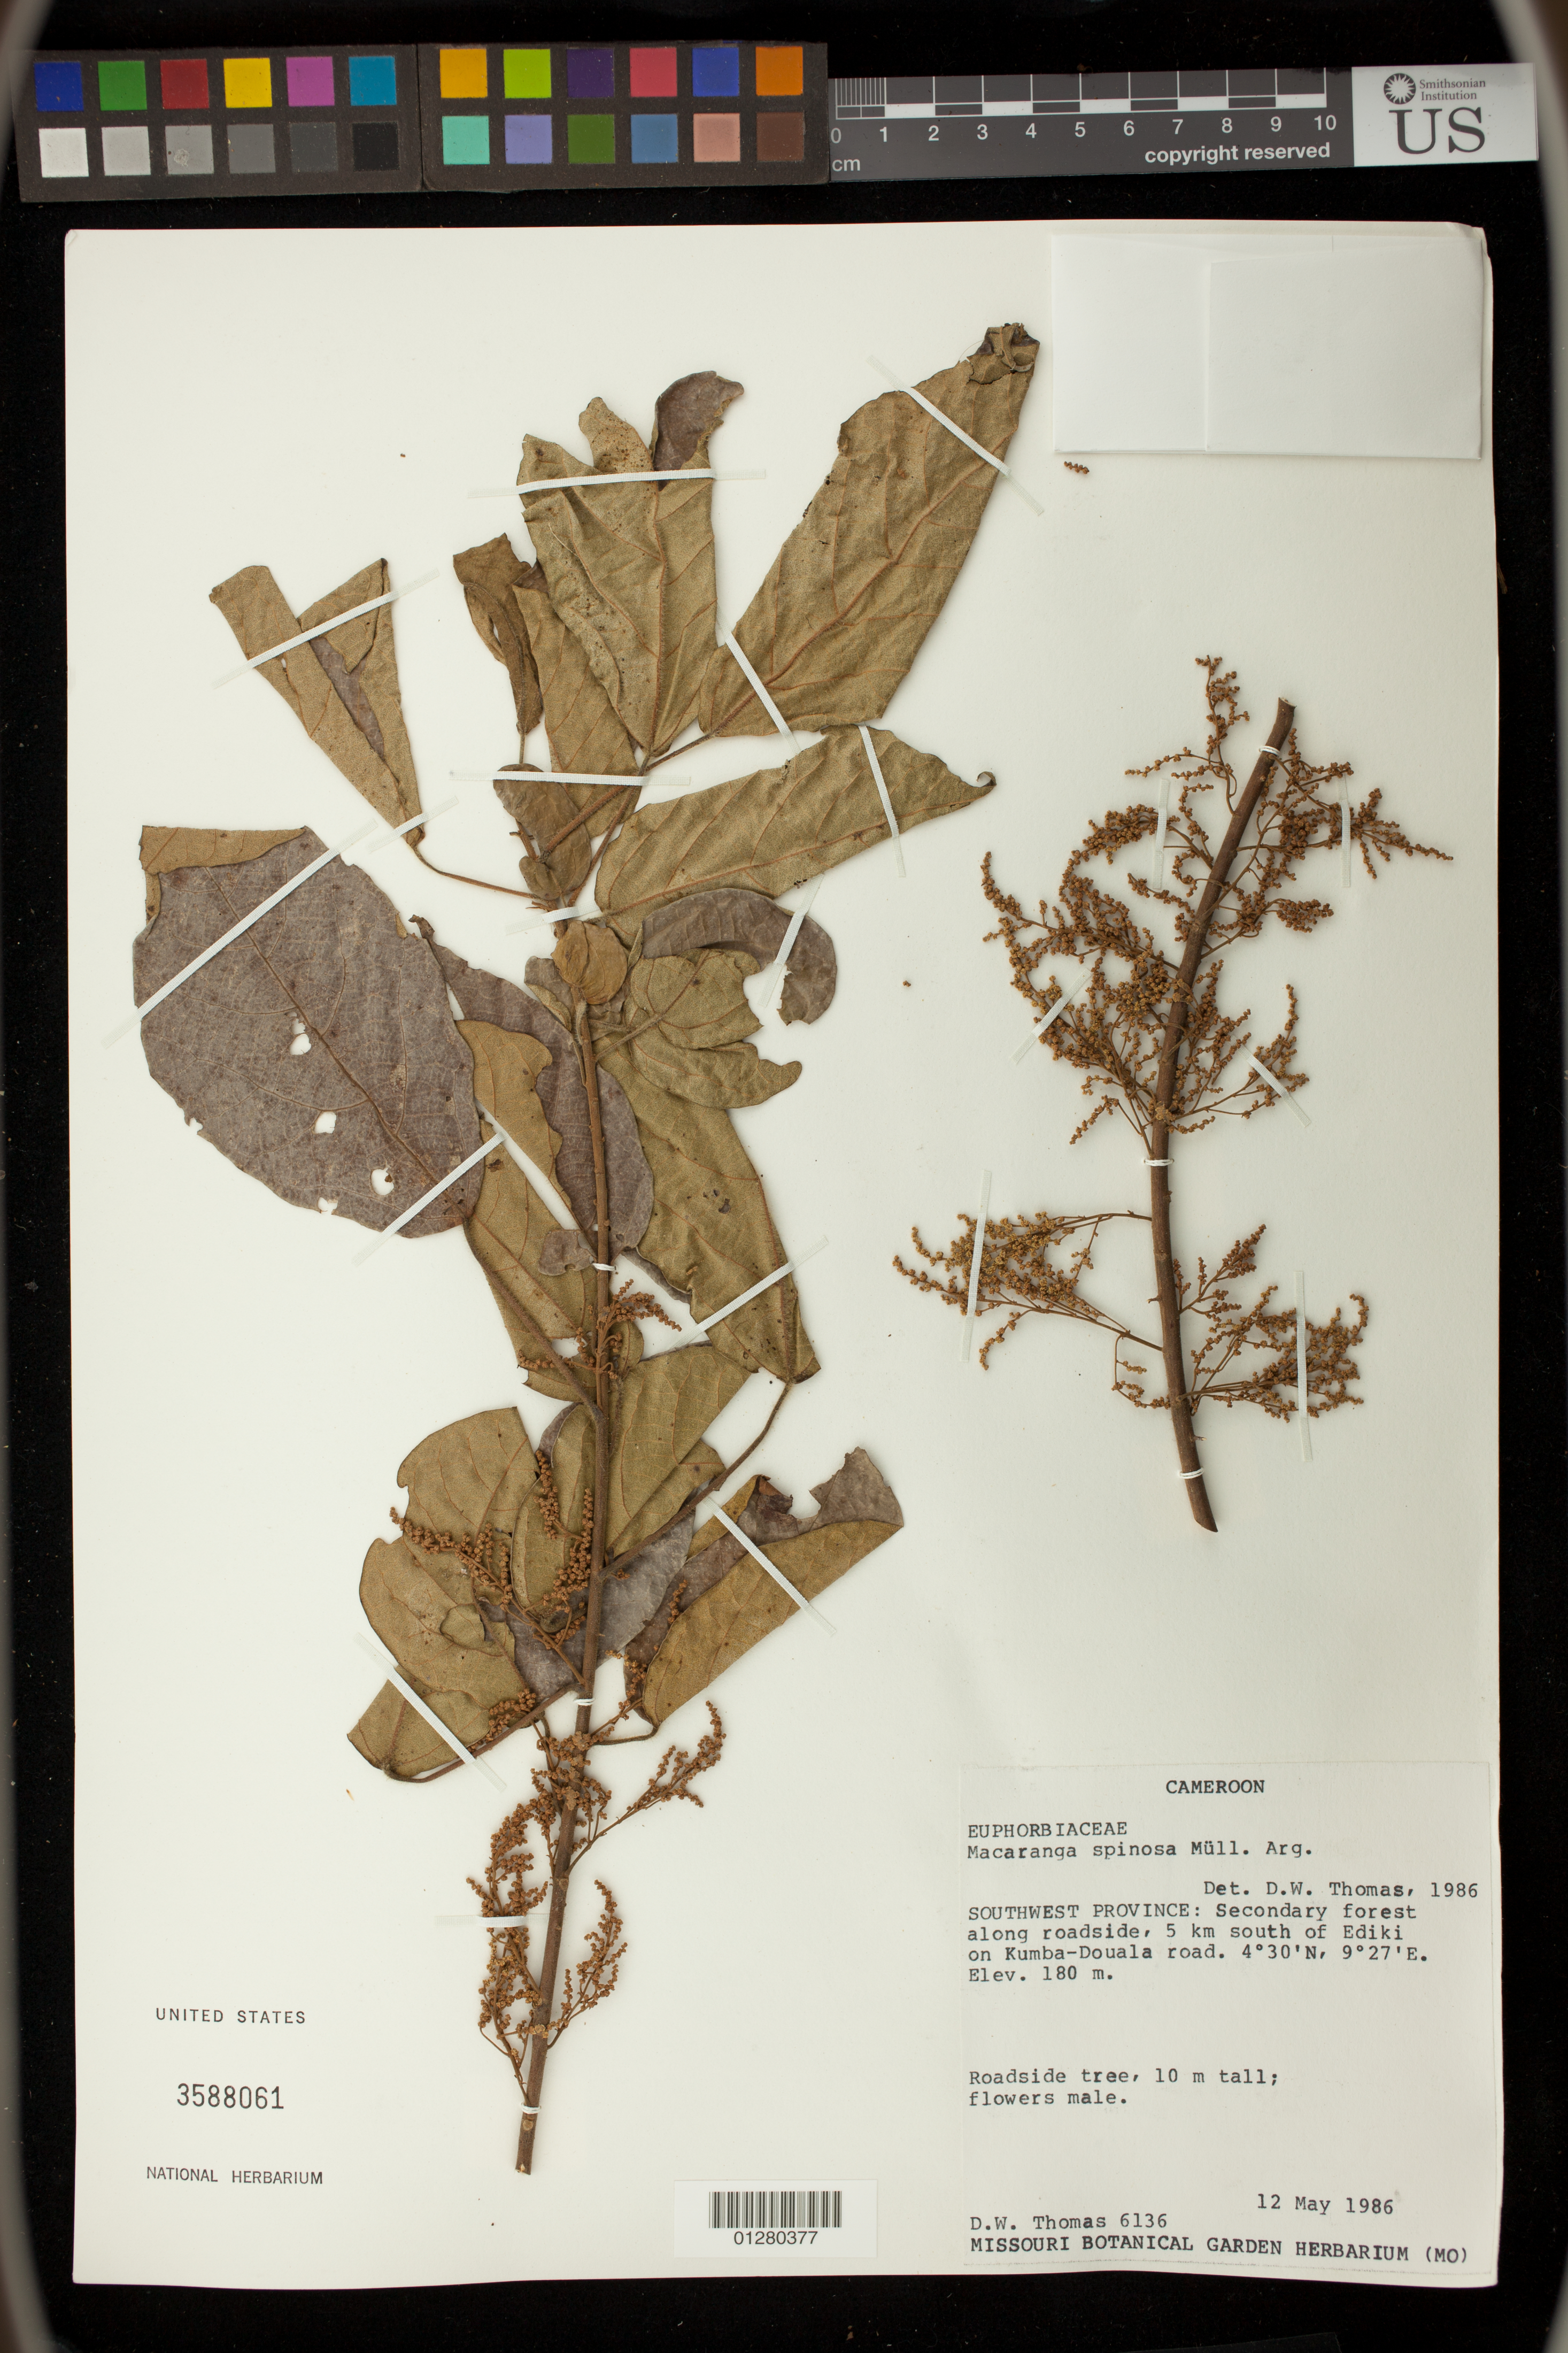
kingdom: Plantae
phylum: Tracheophyta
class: Magnoliopsida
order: Malpighiales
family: Euphorbiaceae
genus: Macaranga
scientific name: Macaranga spinosa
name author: Müll. Arg.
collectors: D. W. Thomas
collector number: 6136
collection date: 1986-05-12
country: Cameroon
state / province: Sud-Ouest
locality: Secondary forest along roadside, 5 km south of Ekiki on Kumba-Douala road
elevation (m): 180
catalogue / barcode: US 3588061